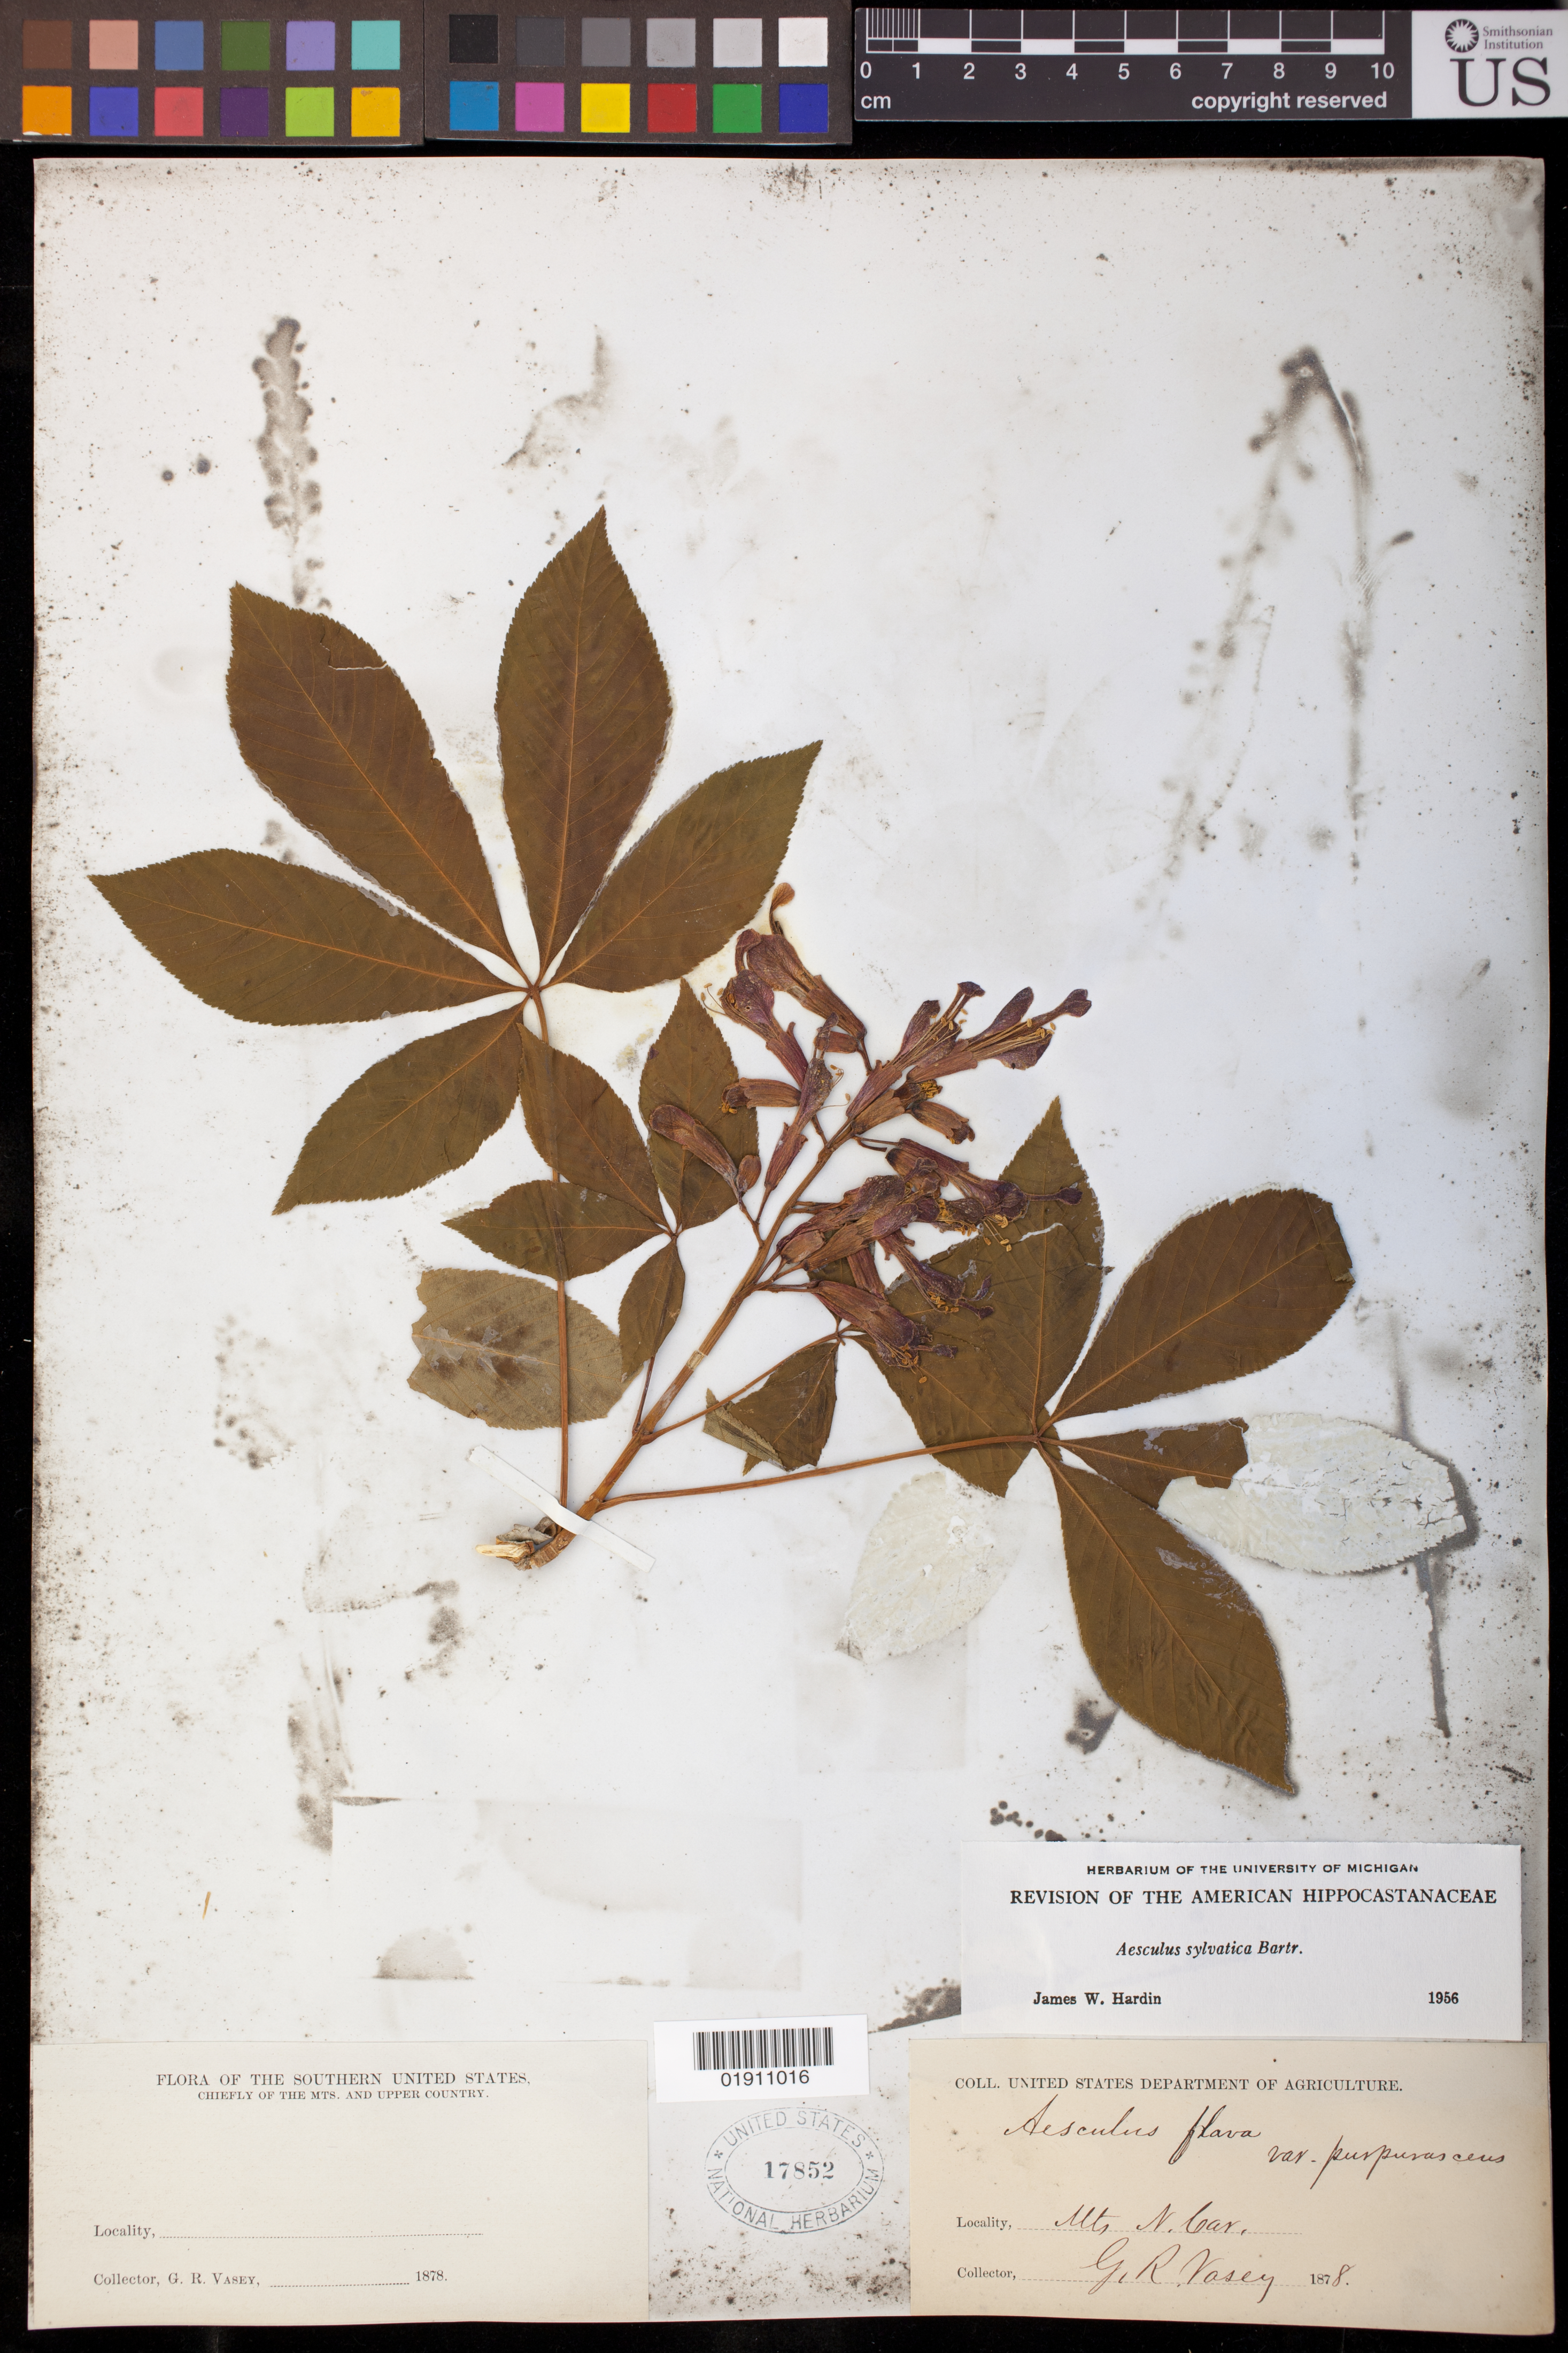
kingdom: Plantae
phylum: Tracheophyta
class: Magnoliopsida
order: Sapindales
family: Sapindaceae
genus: Aesculus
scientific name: Aesculus sylvatica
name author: W. Bartram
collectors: G. R. Vasey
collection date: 1878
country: United States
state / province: North Carolina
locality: Mts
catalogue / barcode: US 17852